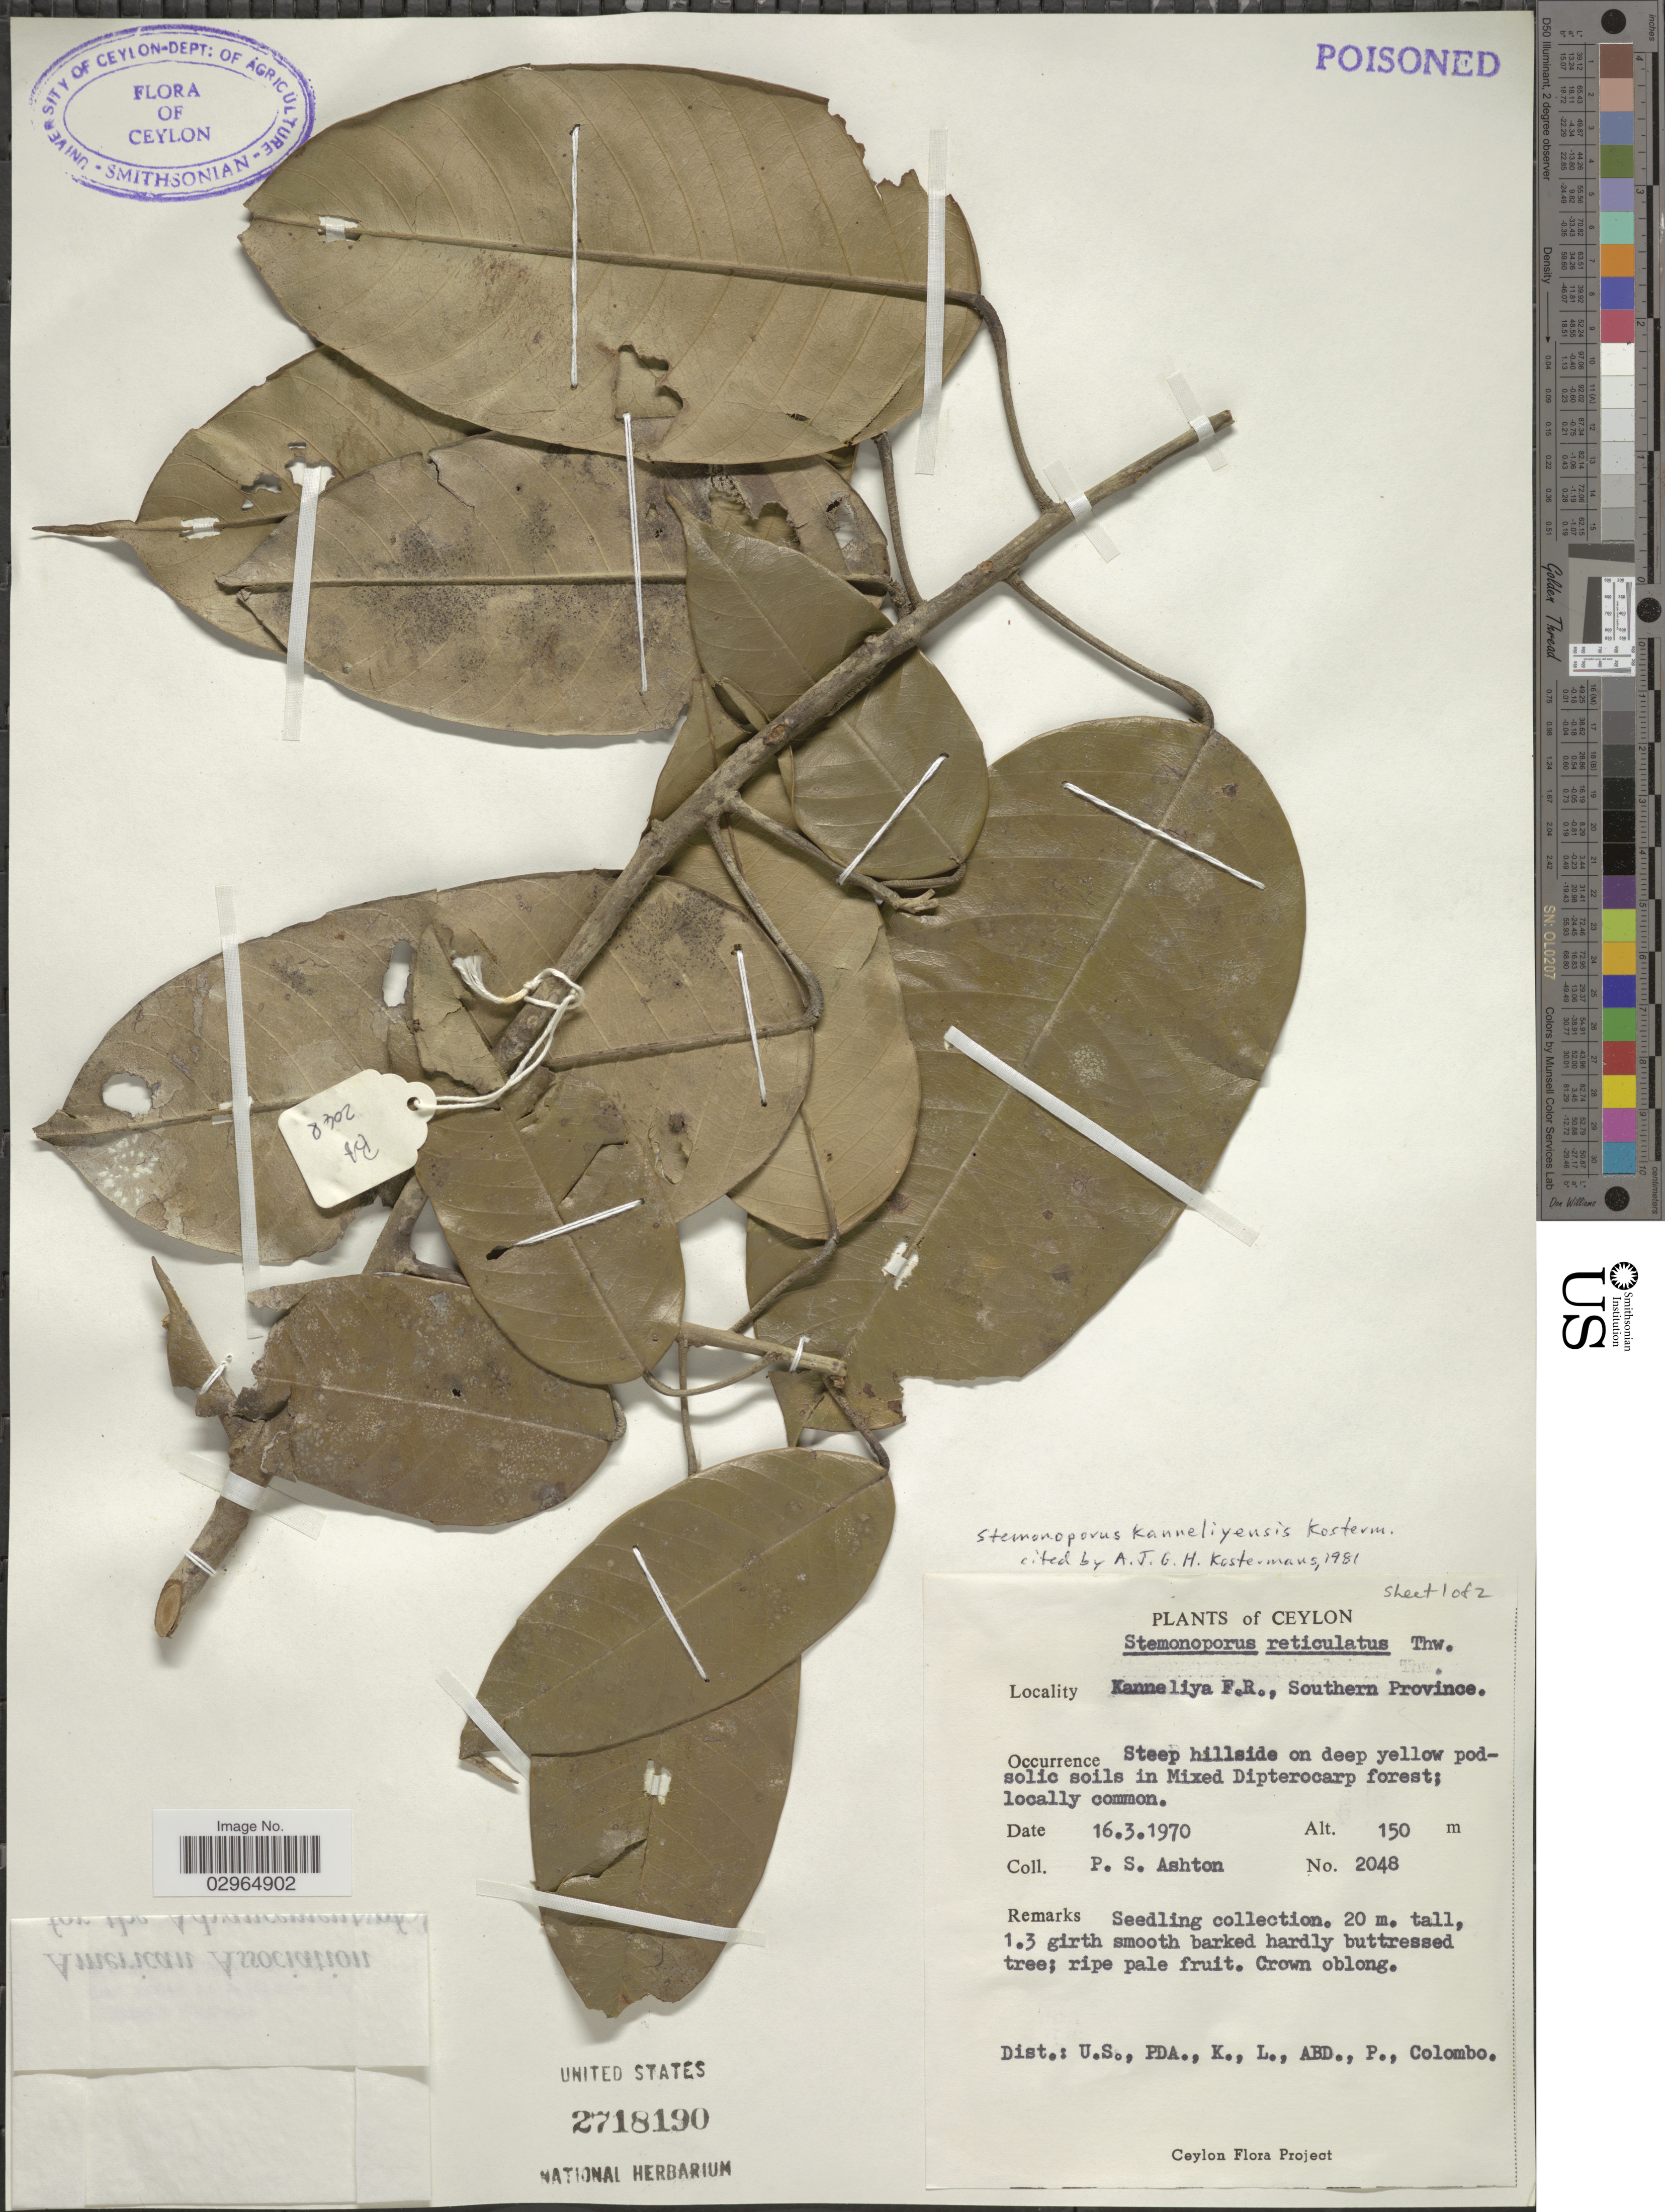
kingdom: Plantae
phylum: Tracheophyta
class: Magnoliopsida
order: Malvales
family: Dipterocarpaceae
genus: Stemonoporus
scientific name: Stemonoporus kanneliyensis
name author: Kosterm.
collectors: P. S. Ashton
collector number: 2048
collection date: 1970-03-16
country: Sri Lanka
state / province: Southern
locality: Ceylon. Kanneliya F.R..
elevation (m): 150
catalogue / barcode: US 2718190